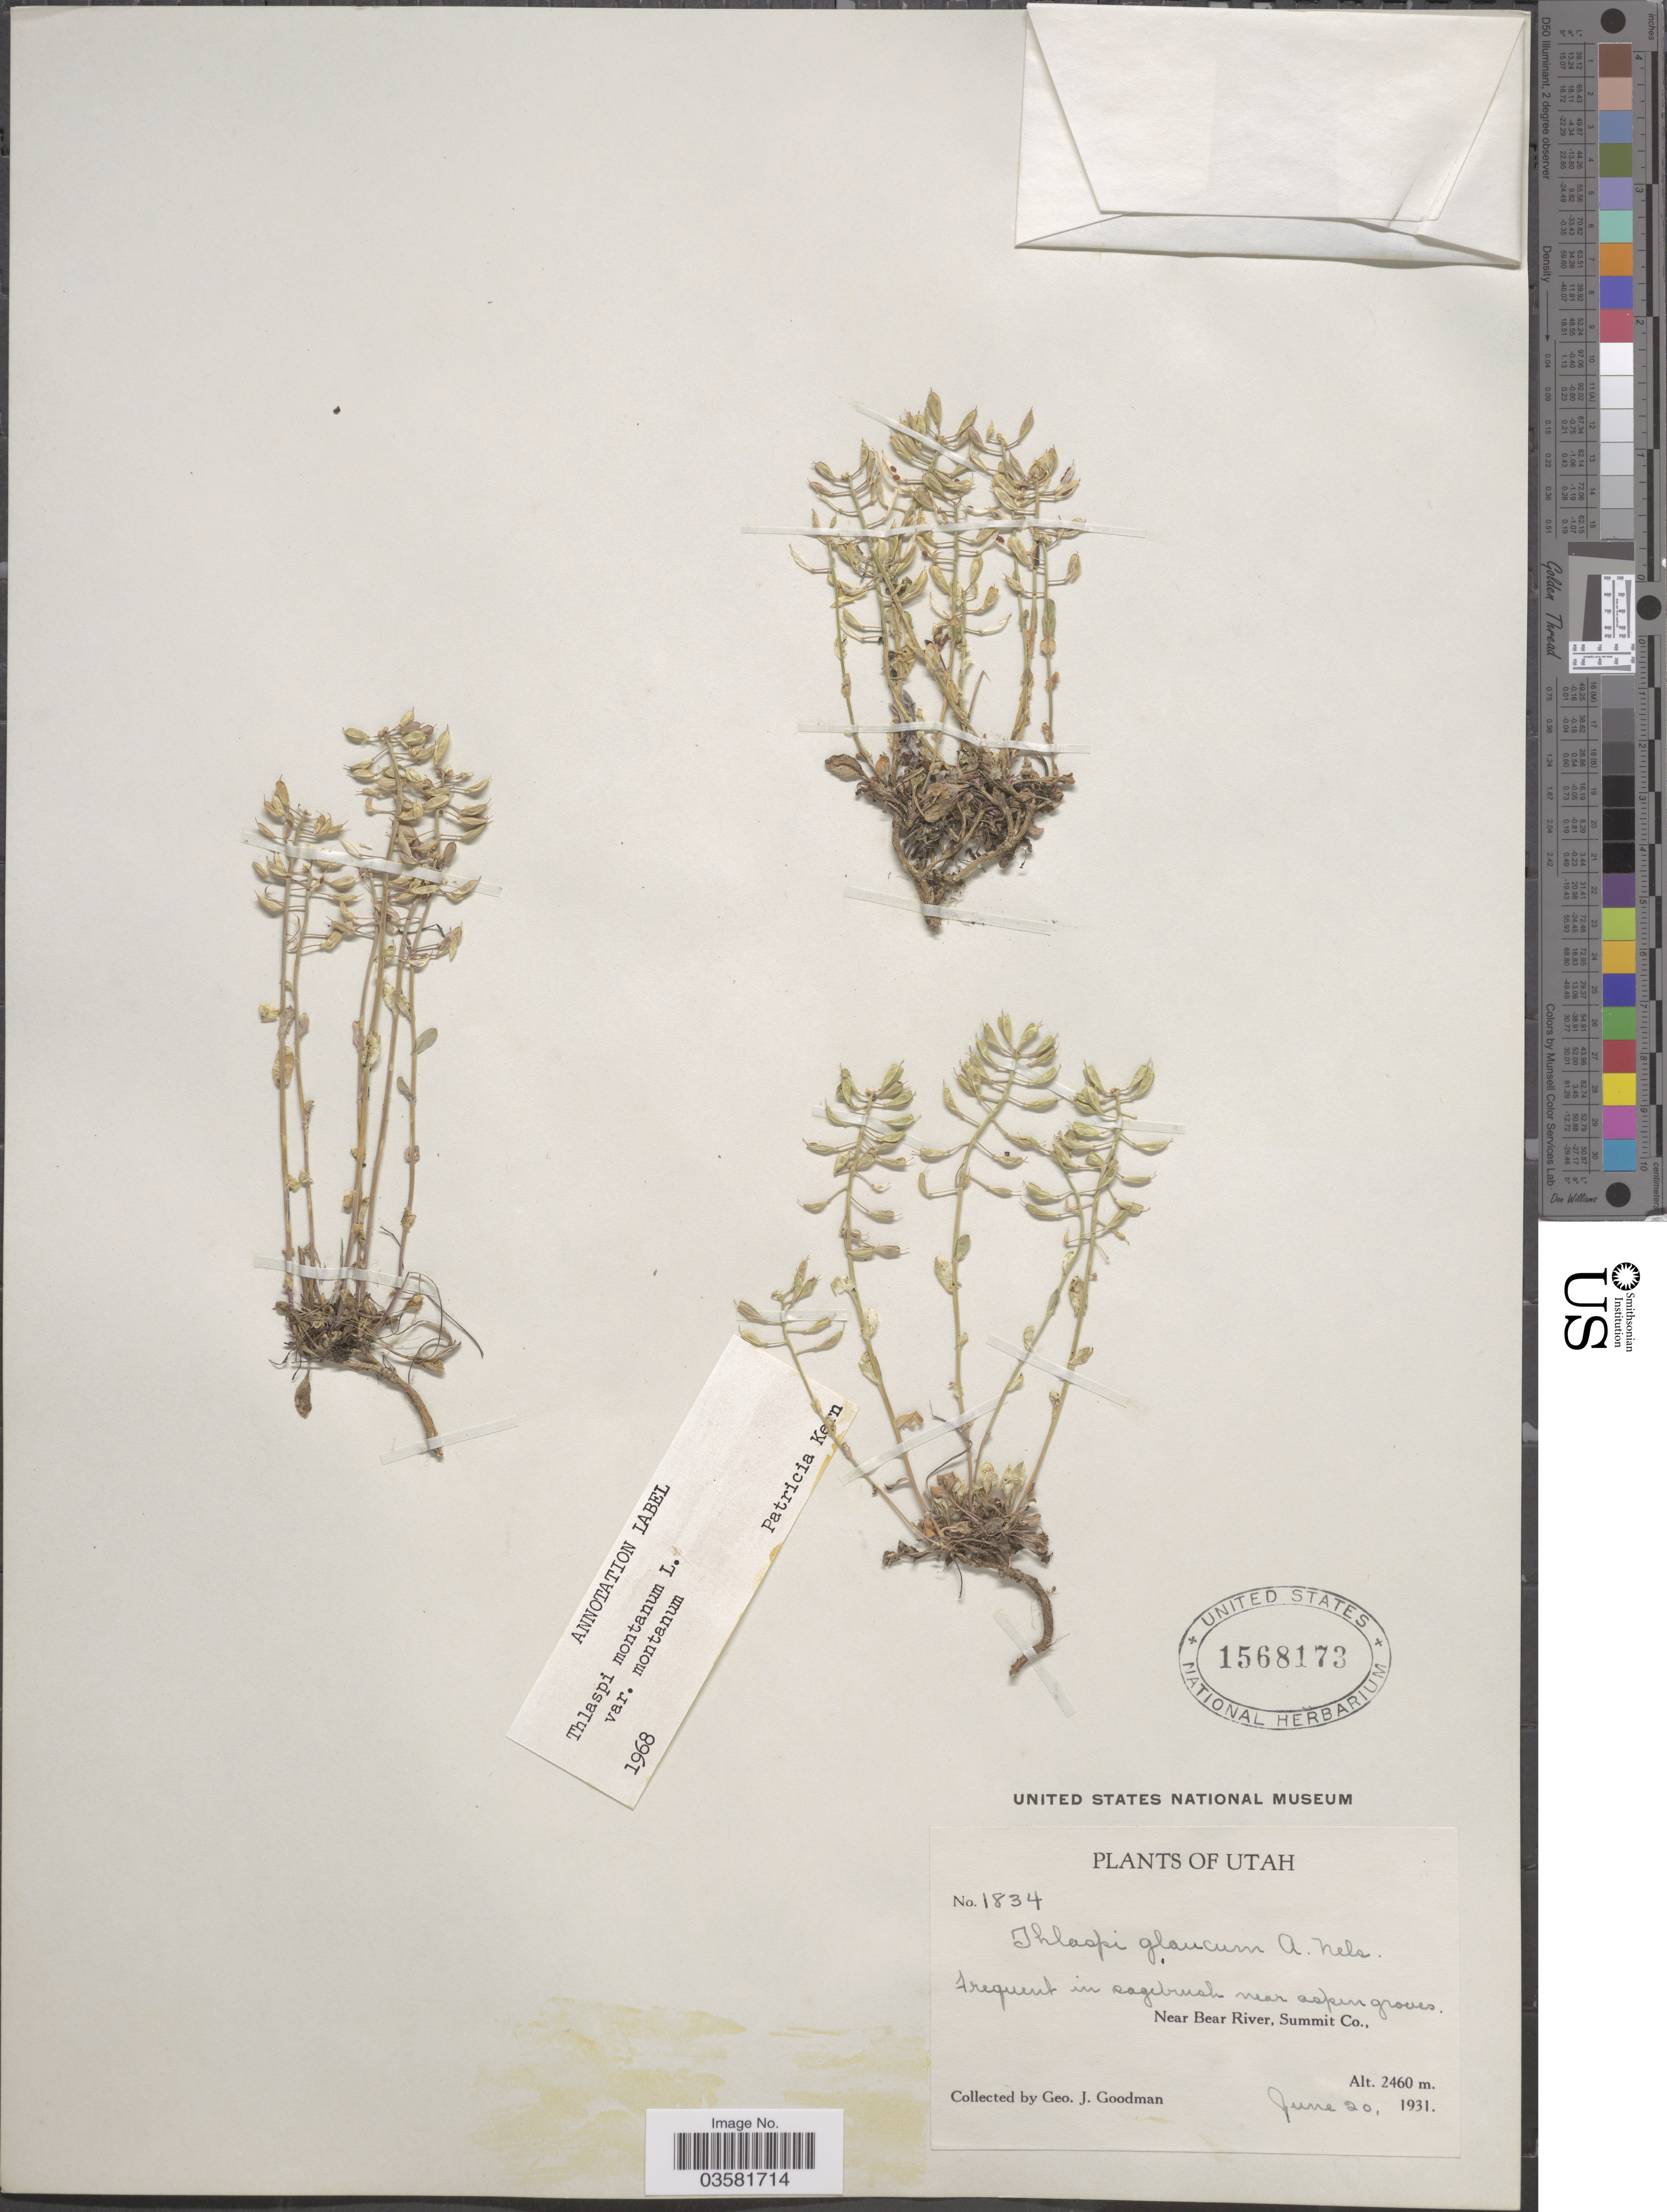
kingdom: Plantae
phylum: Tracheophyta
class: Magnoliopsida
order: Brassicales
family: Brassicaceae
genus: Thlaspi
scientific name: Thlaspi montanum var. montanum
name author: L.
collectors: G. J. Goodman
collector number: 1834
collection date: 1931-06-20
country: United States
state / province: Utah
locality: Near Bear River, Summit Co.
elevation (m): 2460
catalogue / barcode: US 1568173